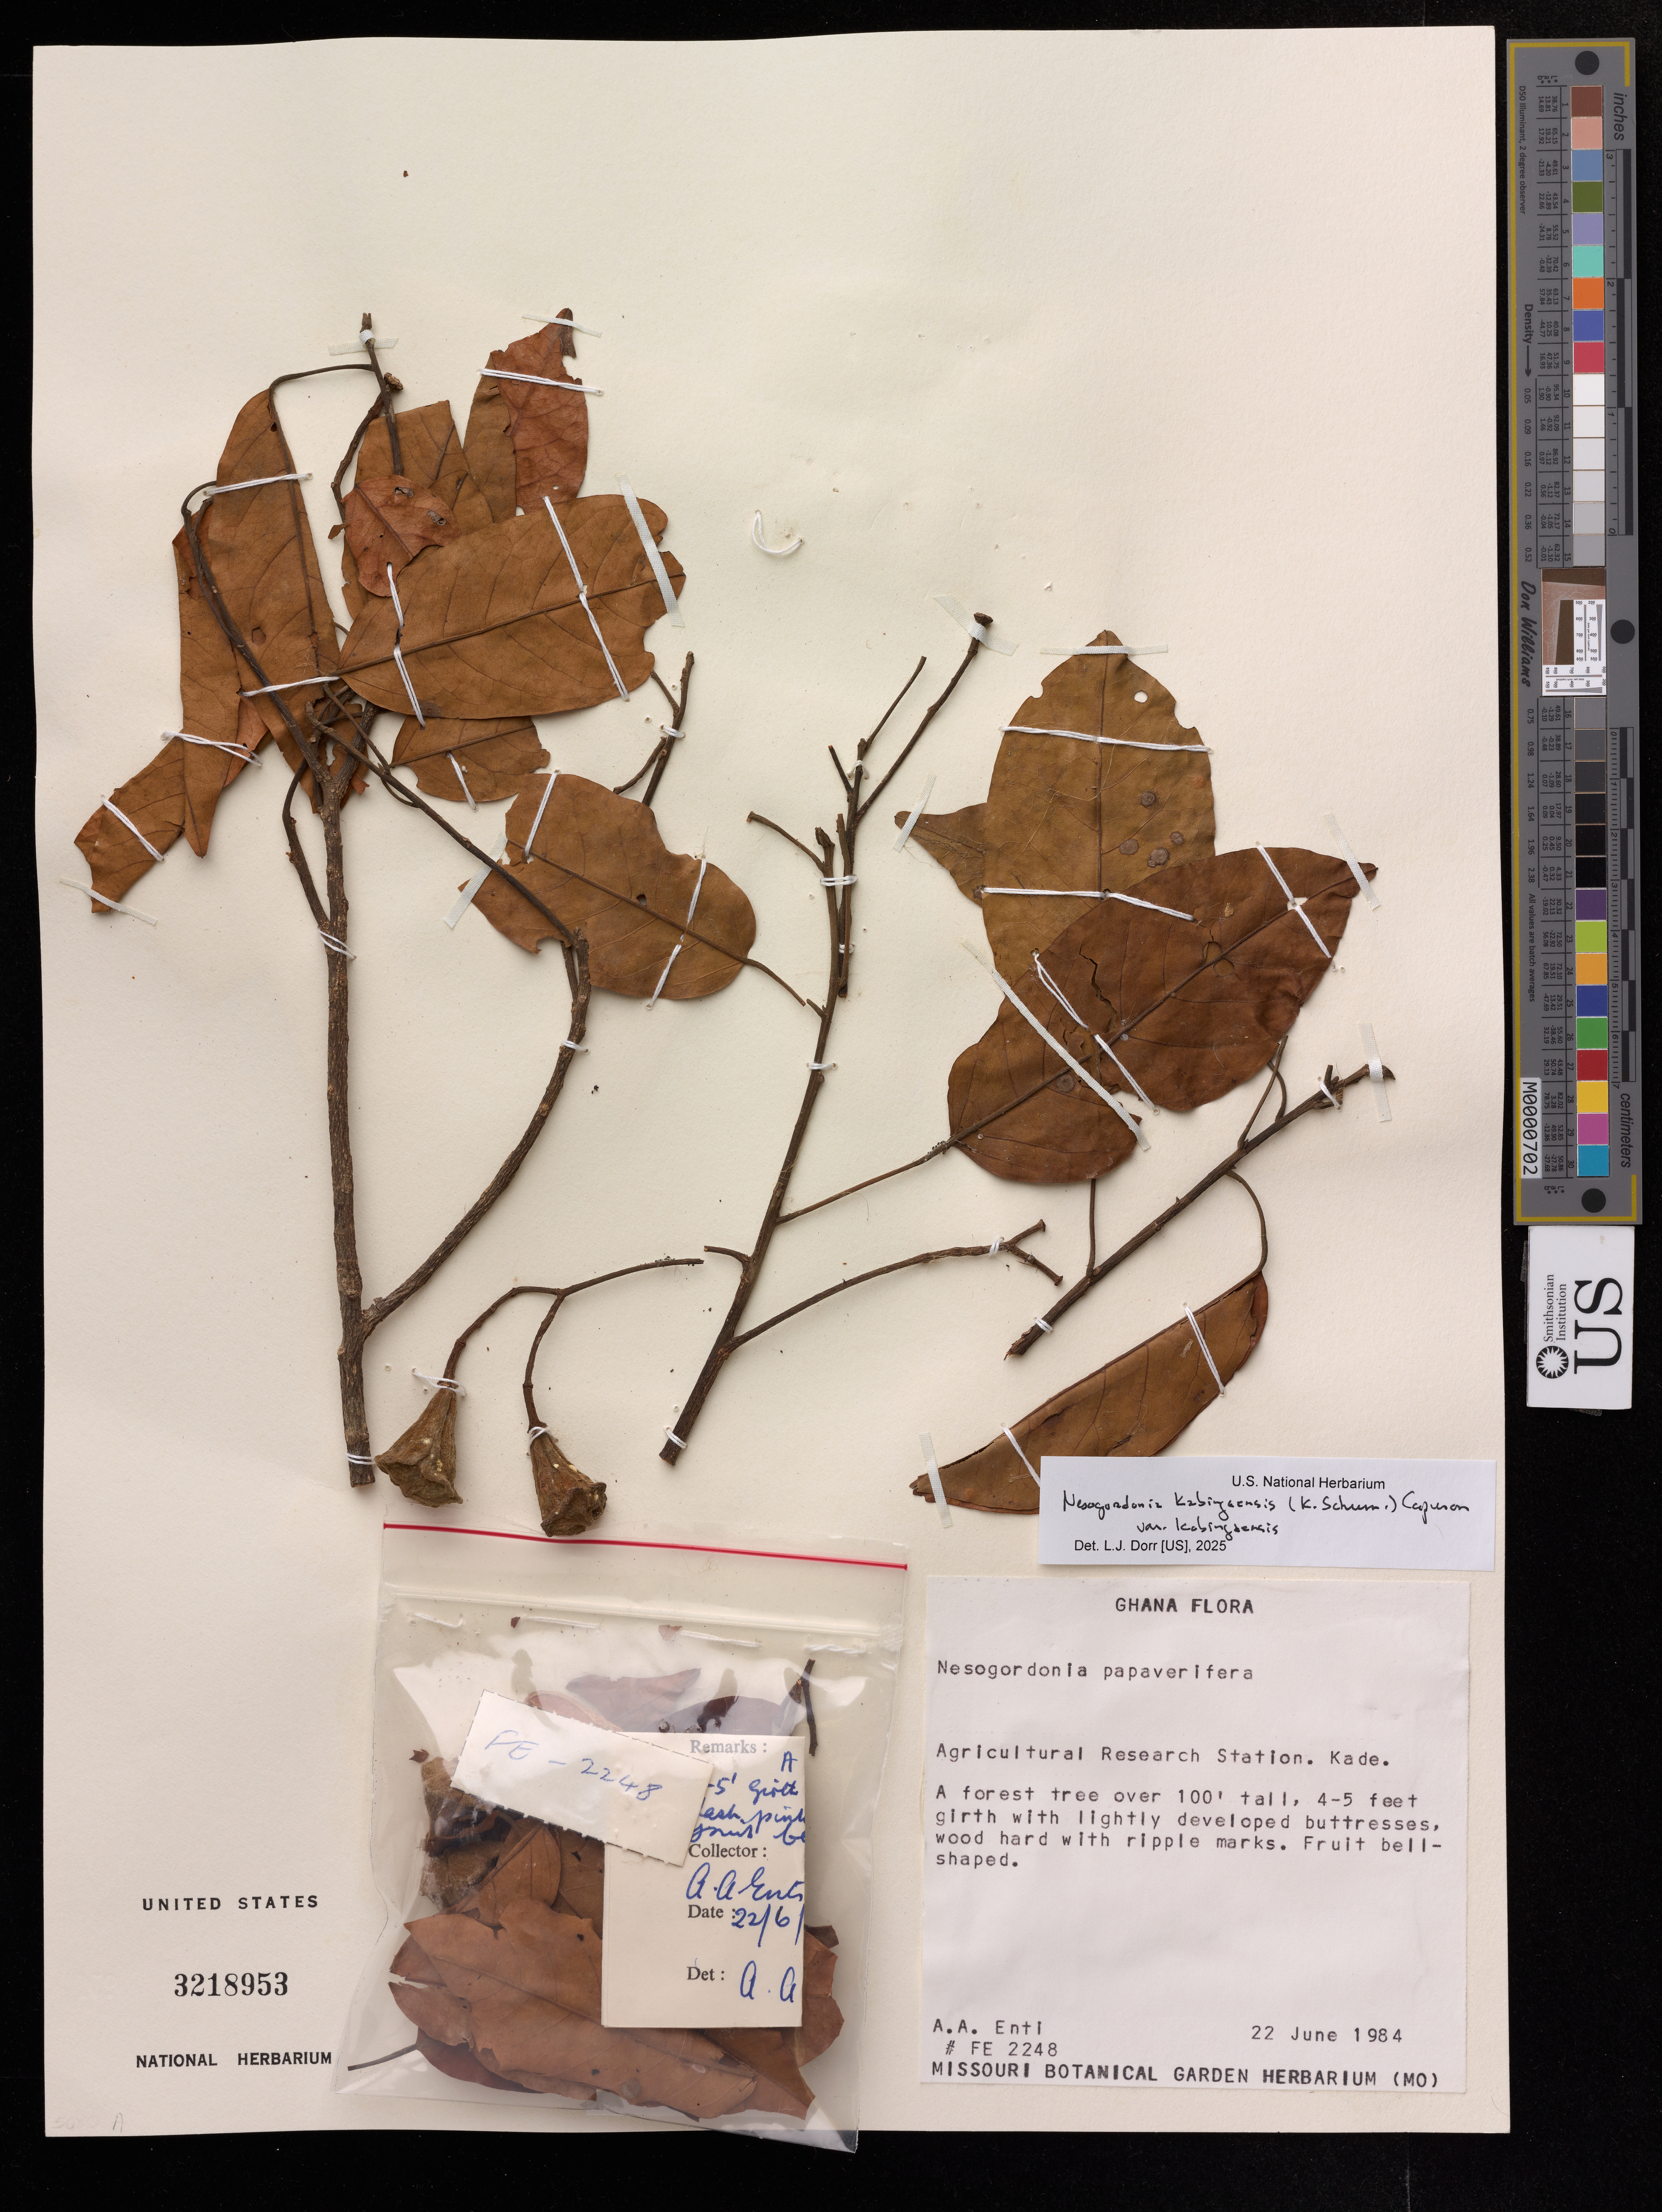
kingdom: Plantae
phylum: Tracheophyta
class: Magnoliopsida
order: Malvales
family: Malvaceae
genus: Nesogordonia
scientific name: Nesogordonia kabingaensis var. kabingaensis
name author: (K. Schum.) Capuron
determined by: Dorr, Laurence J., Curator (BOT), Smithsonian Institution - National Museum of Natural History (UNITED STATES)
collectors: A. Enti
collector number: FE 2248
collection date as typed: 22 Jun 1984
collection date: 1984-06-22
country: Ghana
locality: Agricultural Research Station, Kade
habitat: forest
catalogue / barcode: US 3218953